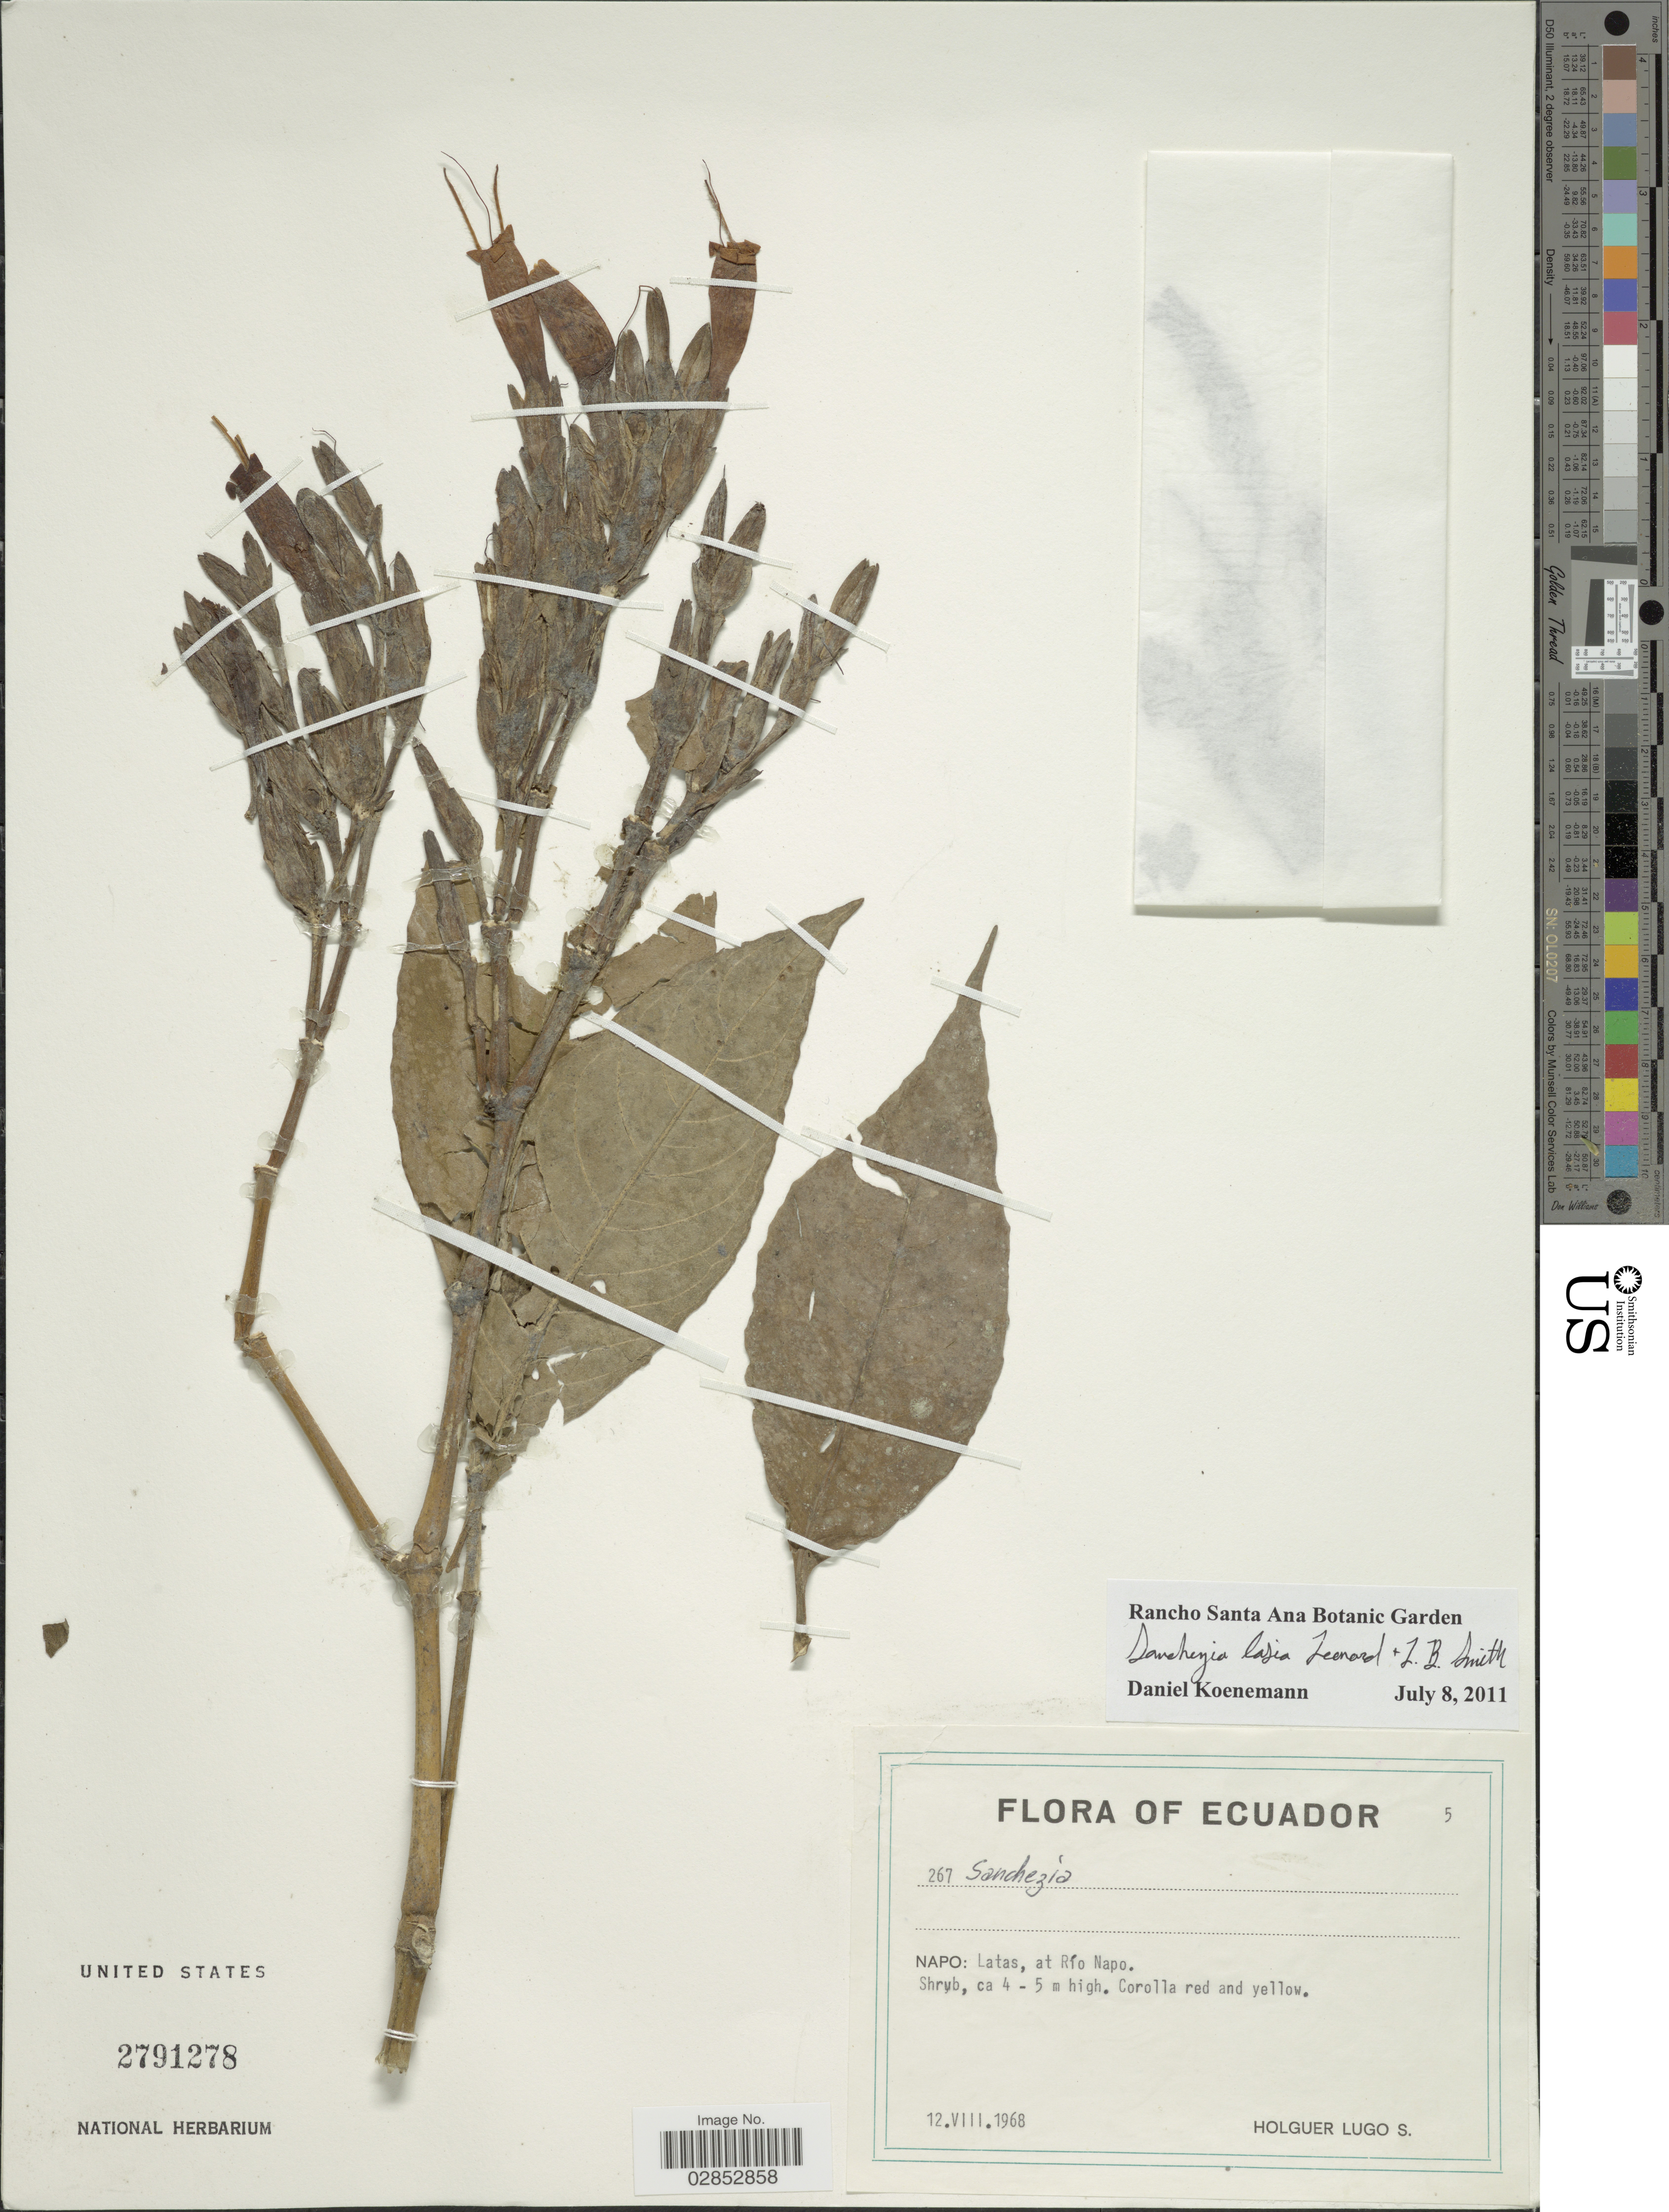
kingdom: Plantae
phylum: Tracheophyta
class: Magnoliopsida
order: Lamiales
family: Acanthaceae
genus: Sanchezia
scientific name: Sanchezia lasia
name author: Leonard & L.B. Sm.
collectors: H. Lugo S.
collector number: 267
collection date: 1968-08-12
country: Ecuador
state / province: Napo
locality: Latas, at Río Napo.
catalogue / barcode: US 2791278